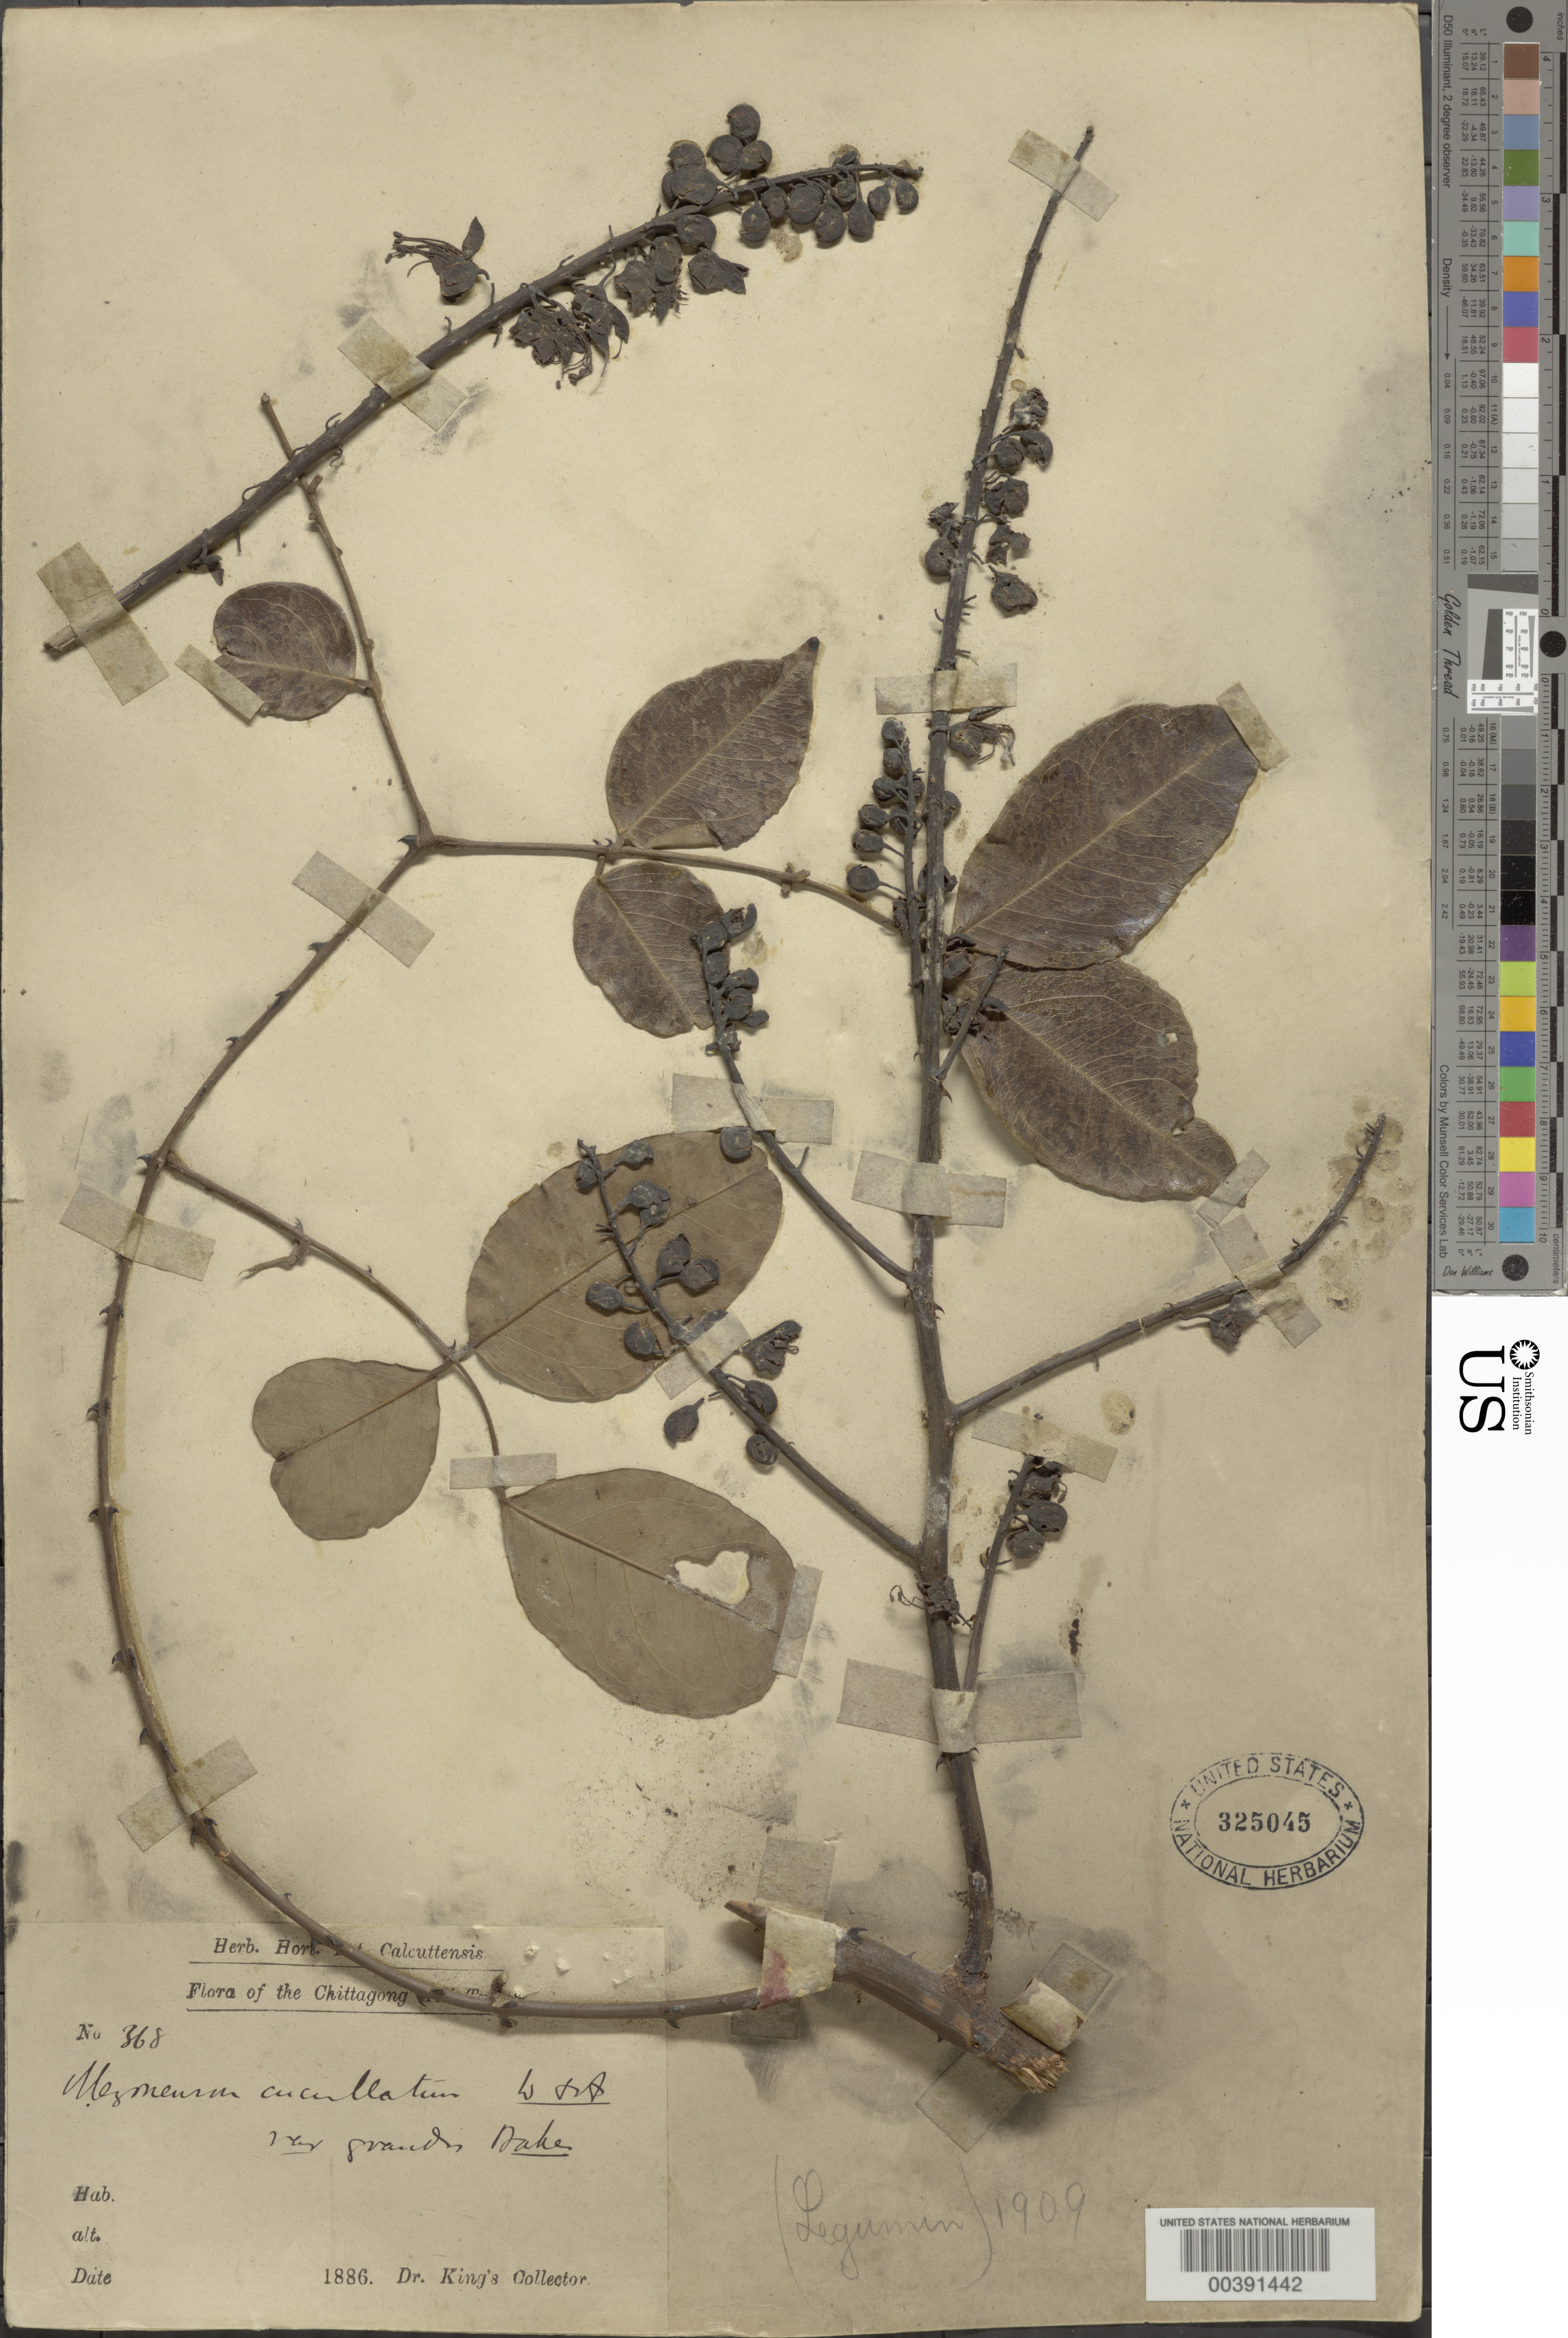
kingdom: Plantae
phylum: Tracheophyta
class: Magnoliopsida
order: Fabales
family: Fabaceae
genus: Mezoneuron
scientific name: Mezoneuron cucullatum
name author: (Roxb.) Wight & Arn.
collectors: Dr. King's collector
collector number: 368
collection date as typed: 1886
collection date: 1886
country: India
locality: Flora of the chittagong hill trees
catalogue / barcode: US 325045